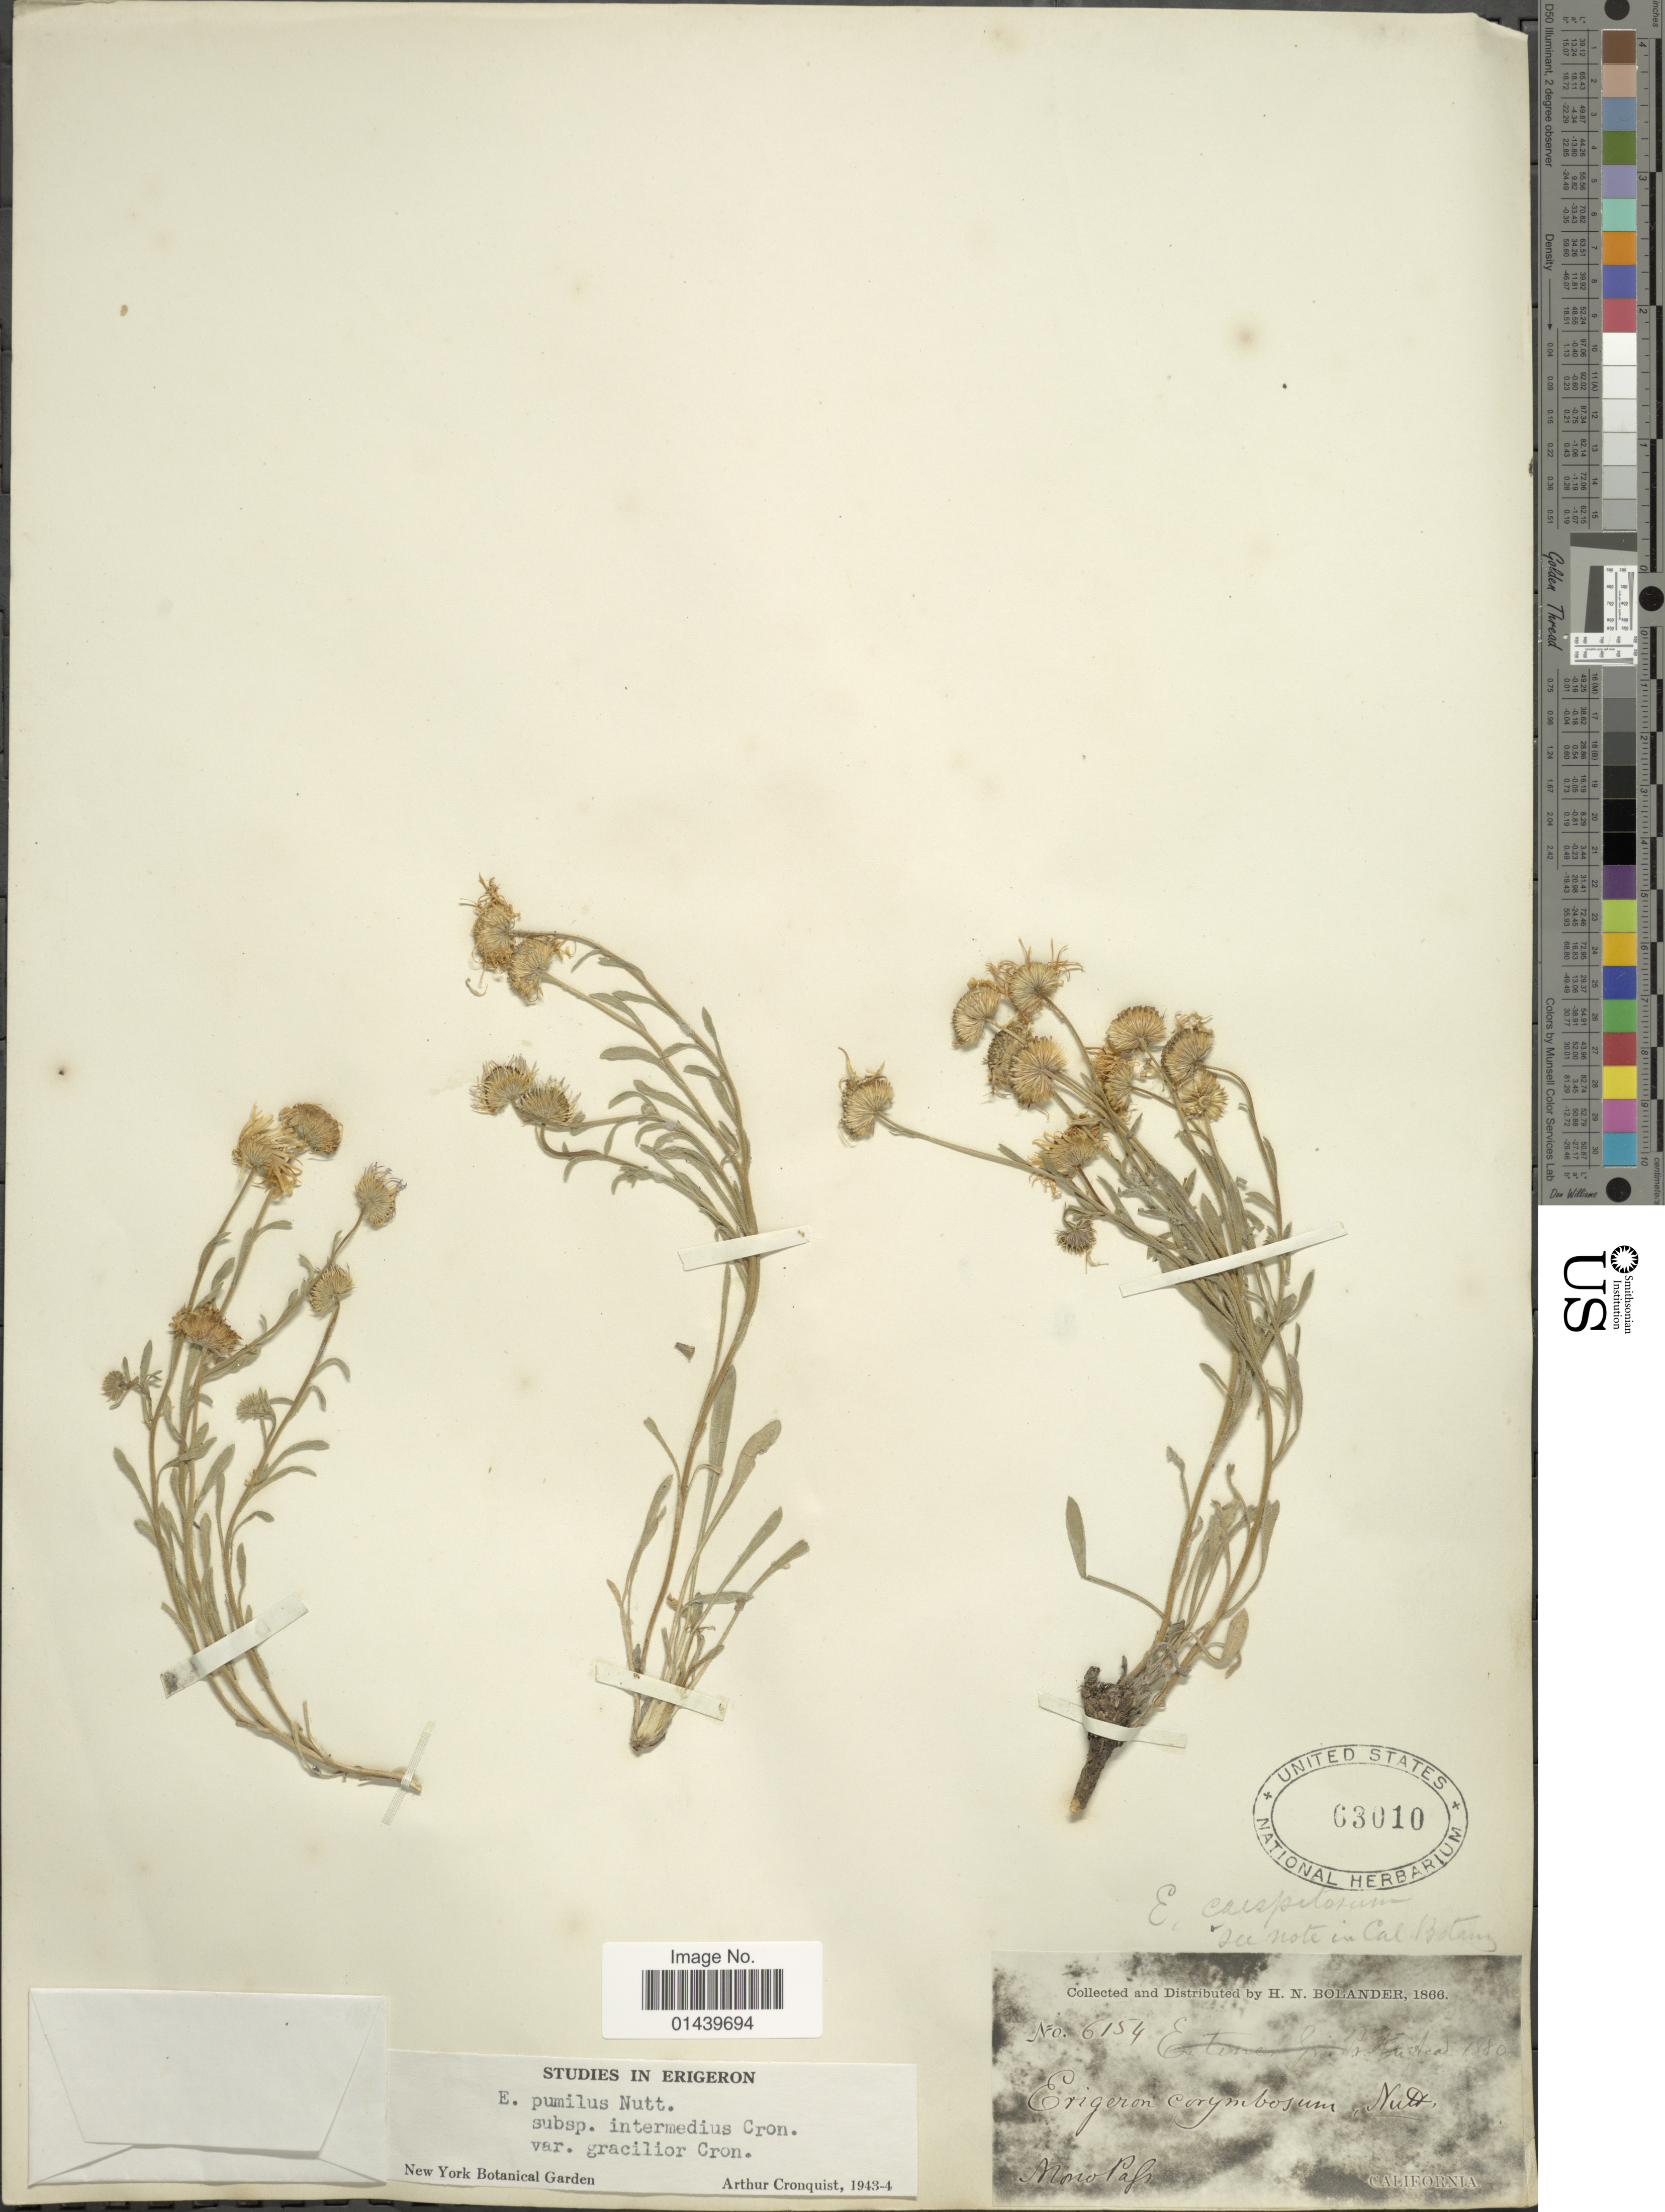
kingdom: Plantae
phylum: Tracheophyta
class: Magnoliopsida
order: Asterales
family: Asteraceae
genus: Erigeron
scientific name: Erigeron pumilus var. gracilior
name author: Cronq.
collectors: H. Bolander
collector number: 6154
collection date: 1866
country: United States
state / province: California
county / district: Mono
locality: Mono Pass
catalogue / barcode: US 63010